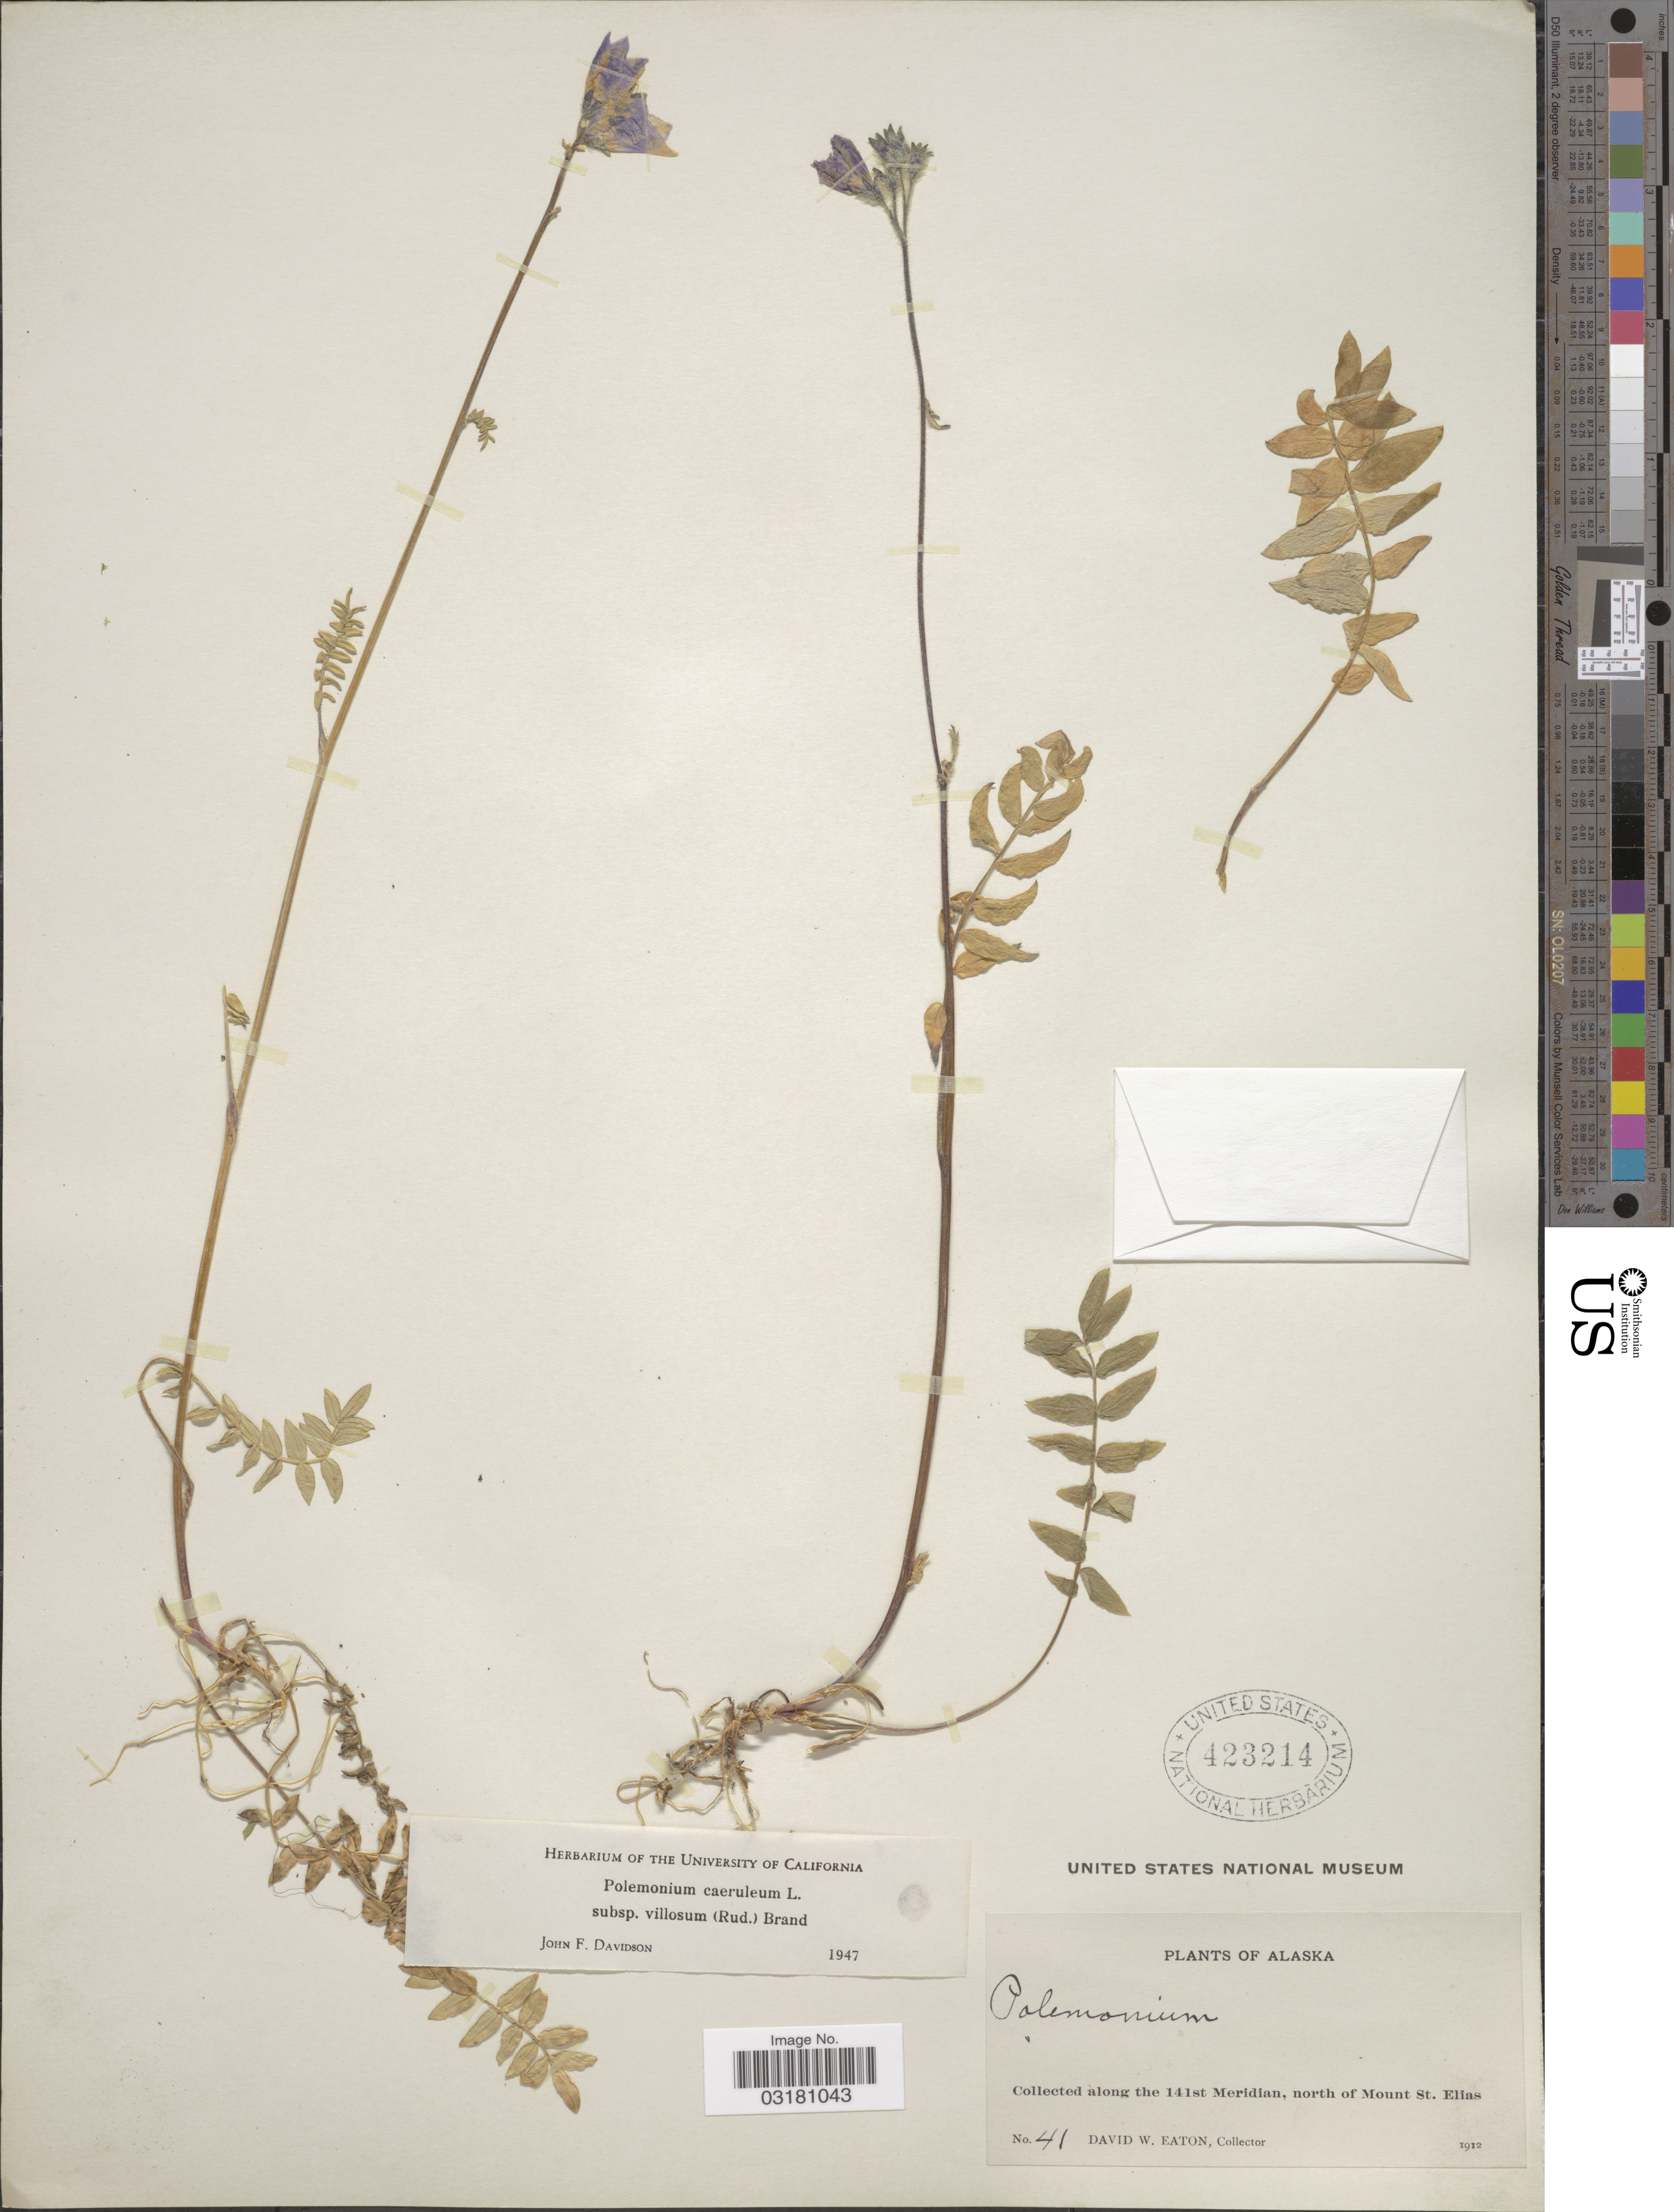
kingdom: Plantae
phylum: Tracheophyta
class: Magnoliopsida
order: Ericales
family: Polemoniaceae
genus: Polemonium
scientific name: Polemonium caeruleum var. villosum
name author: (Rudolph ex Georgi) Brand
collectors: D. Eaton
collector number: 41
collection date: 1912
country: United States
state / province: Alaska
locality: Along the 141st Meridian, north of Mount St. Elias.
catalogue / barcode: US 423214